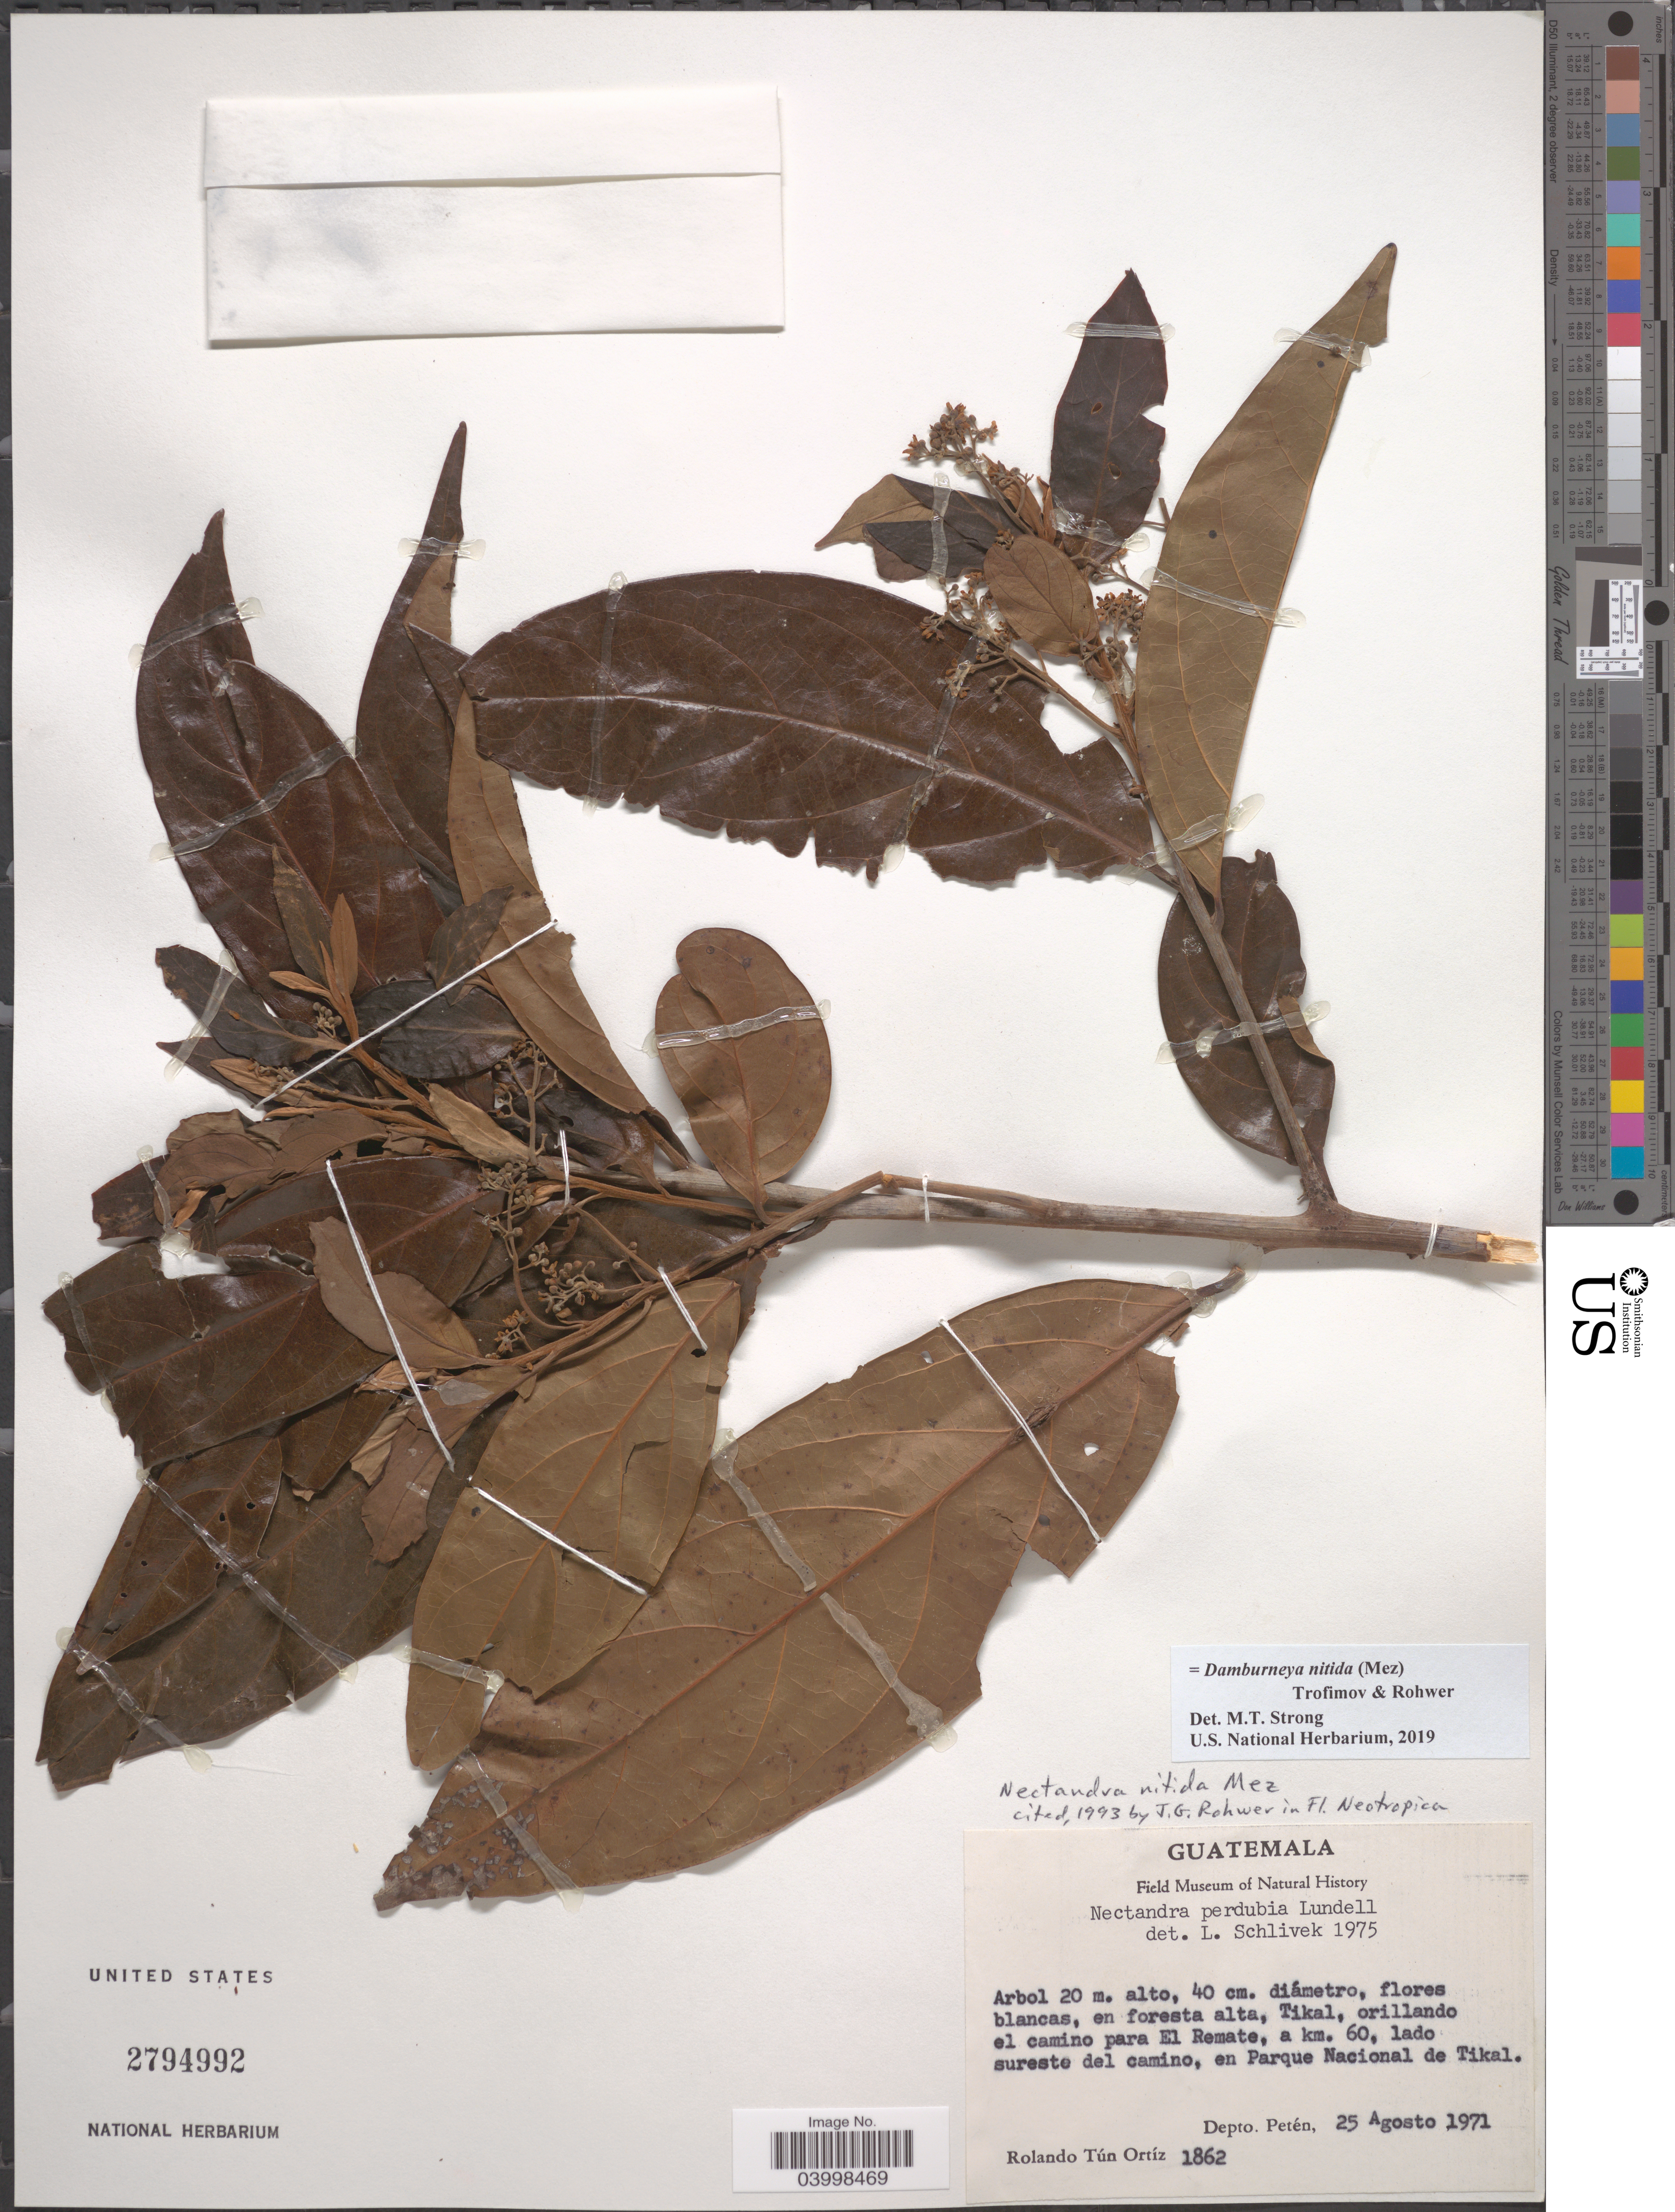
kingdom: Plantae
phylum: Tracheophyta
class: Magnoliopsida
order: Laurales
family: Lauraceae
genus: Damburneya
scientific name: Damburneya nitida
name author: (Mez) Trofimov & Rohwer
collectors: R. Tún Ortíz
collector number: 1862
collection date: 1971-08-25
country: Guatemala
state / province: El Peten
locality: Tikal, Orillando el camino para El Remate, lado sureste del camino, en Parque Nacional de Tikal. Depto. Petén.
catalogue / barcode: US 2794992